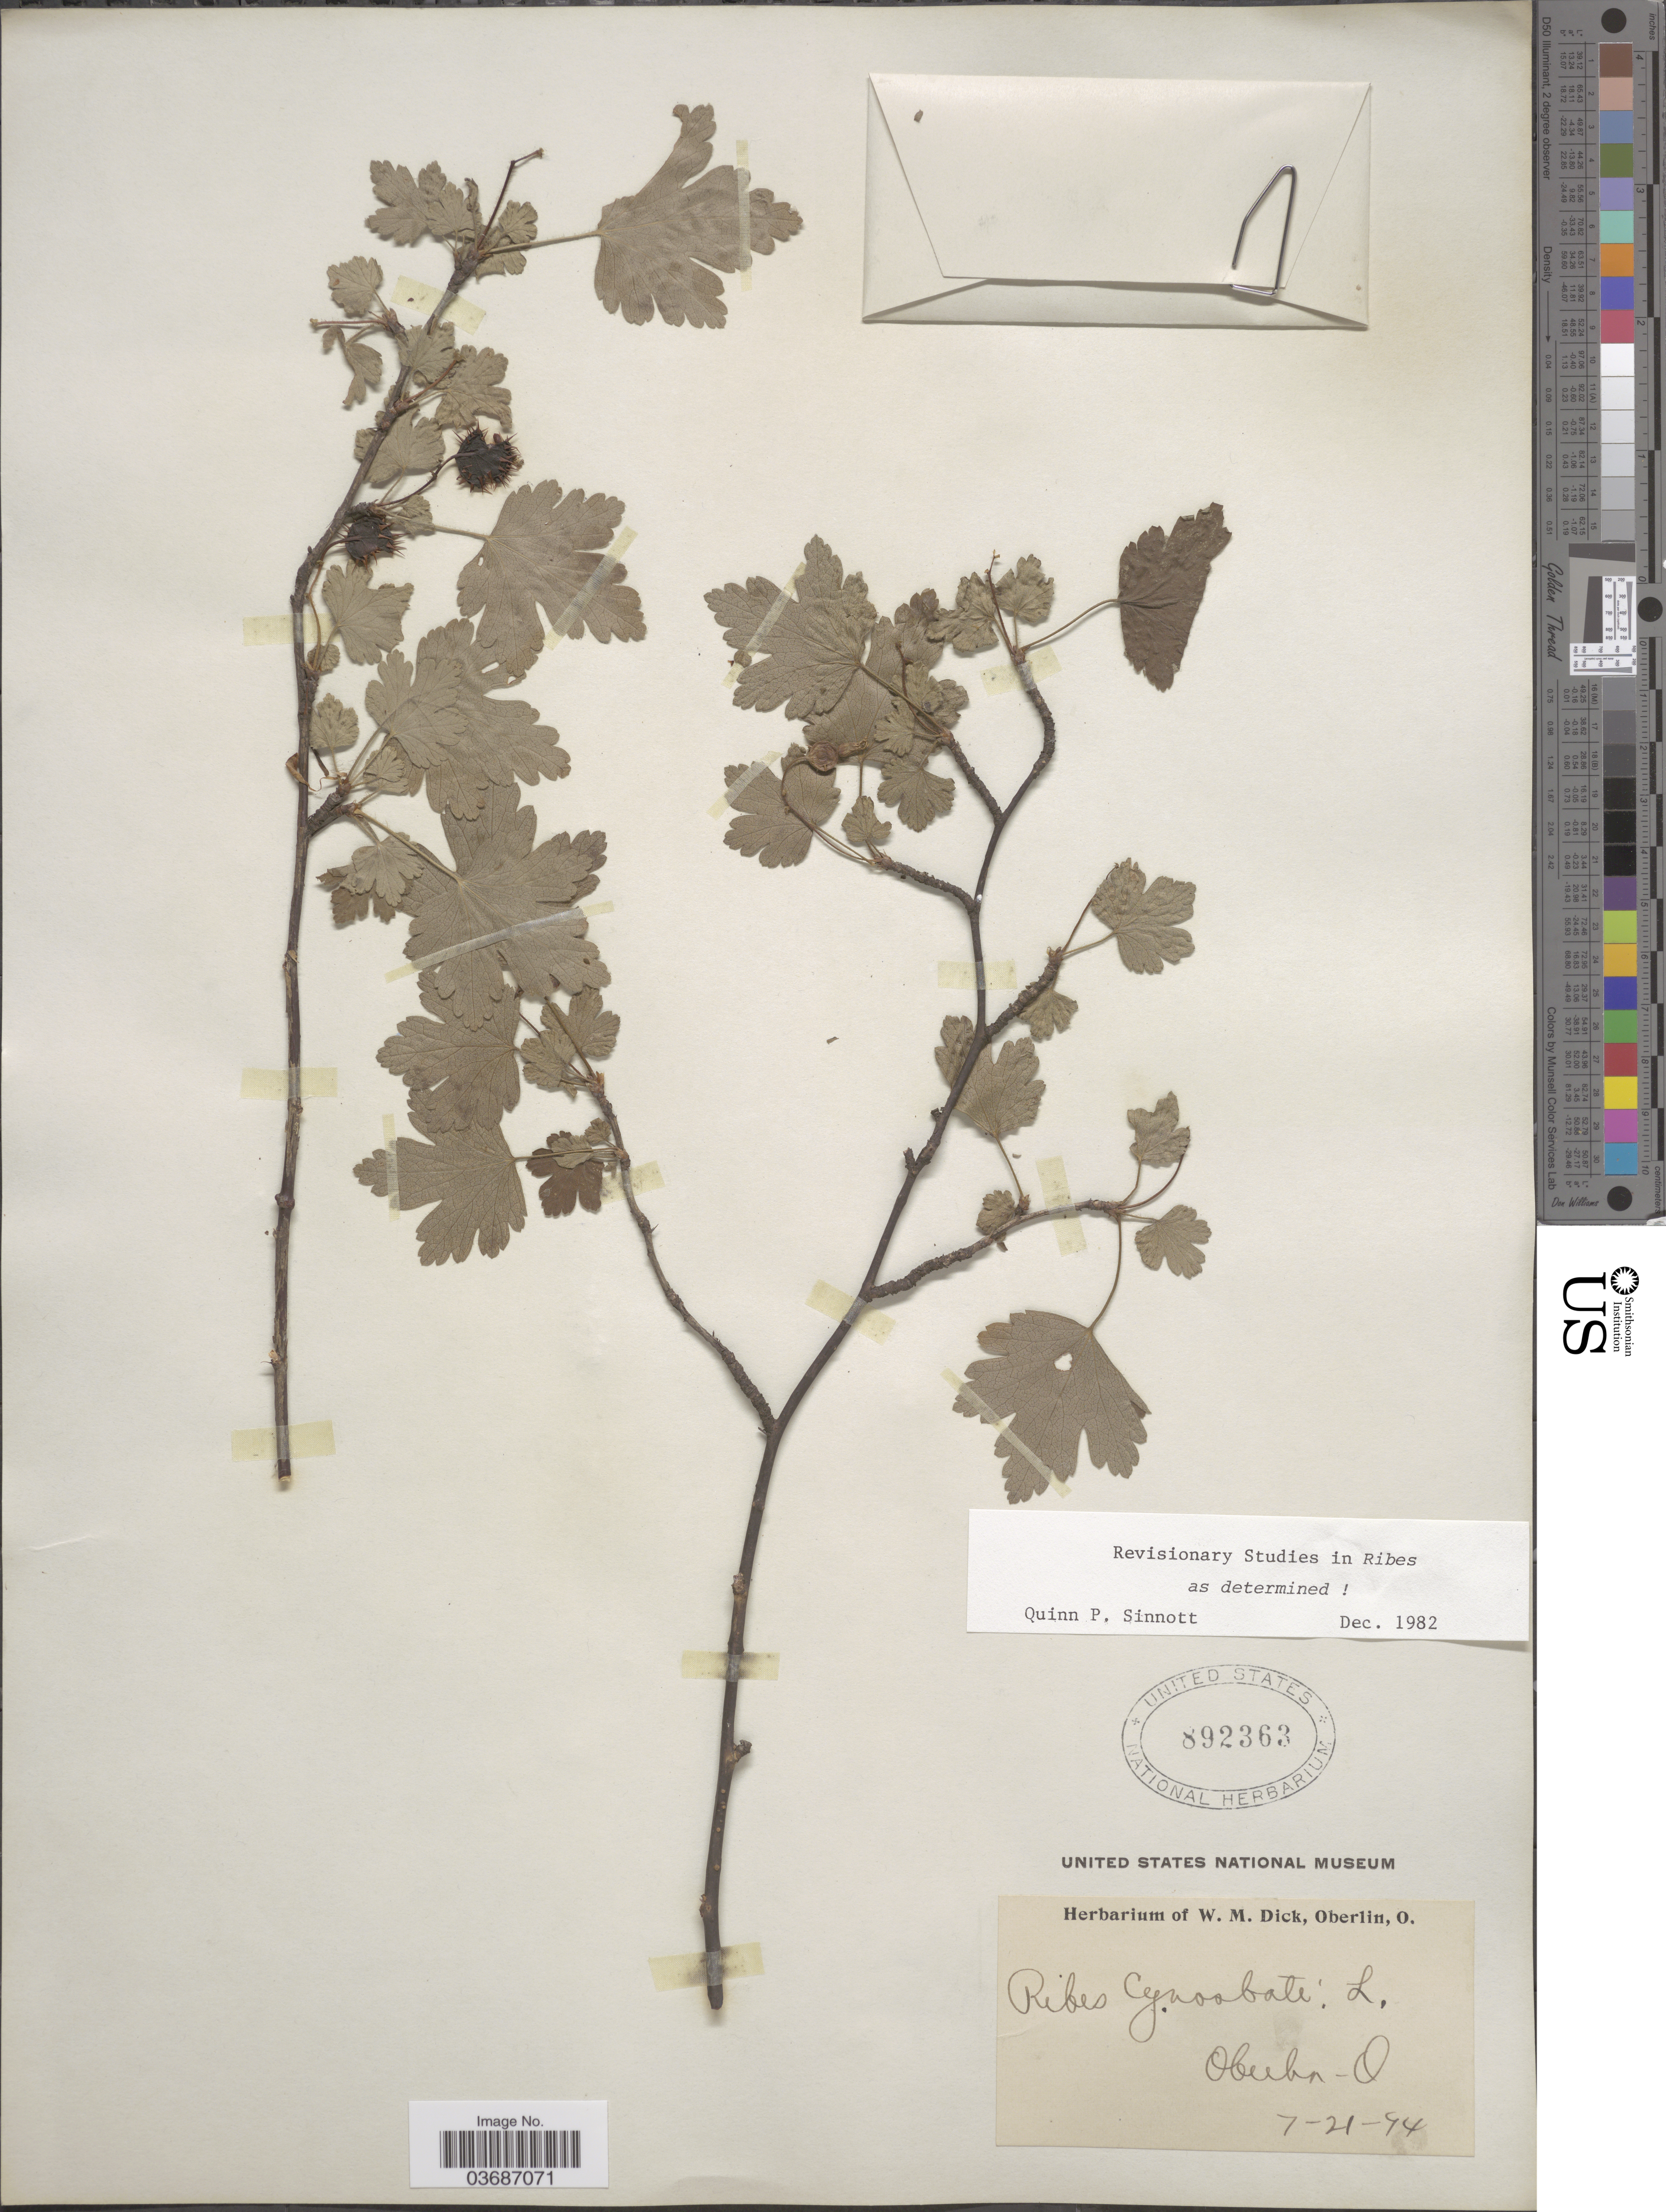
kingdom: Plantae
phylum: Tracheophyta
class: Magnoliopsida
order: Saxifragales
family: Grossulariaceae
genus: Ribes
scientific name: Ribes cynosbati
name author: L.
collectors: ex Herb. W. M. Dick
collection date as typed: Transcribed d/m/y: 21/7/94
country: United States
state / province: Ohio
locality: Oberlin.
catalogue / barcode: US 892363